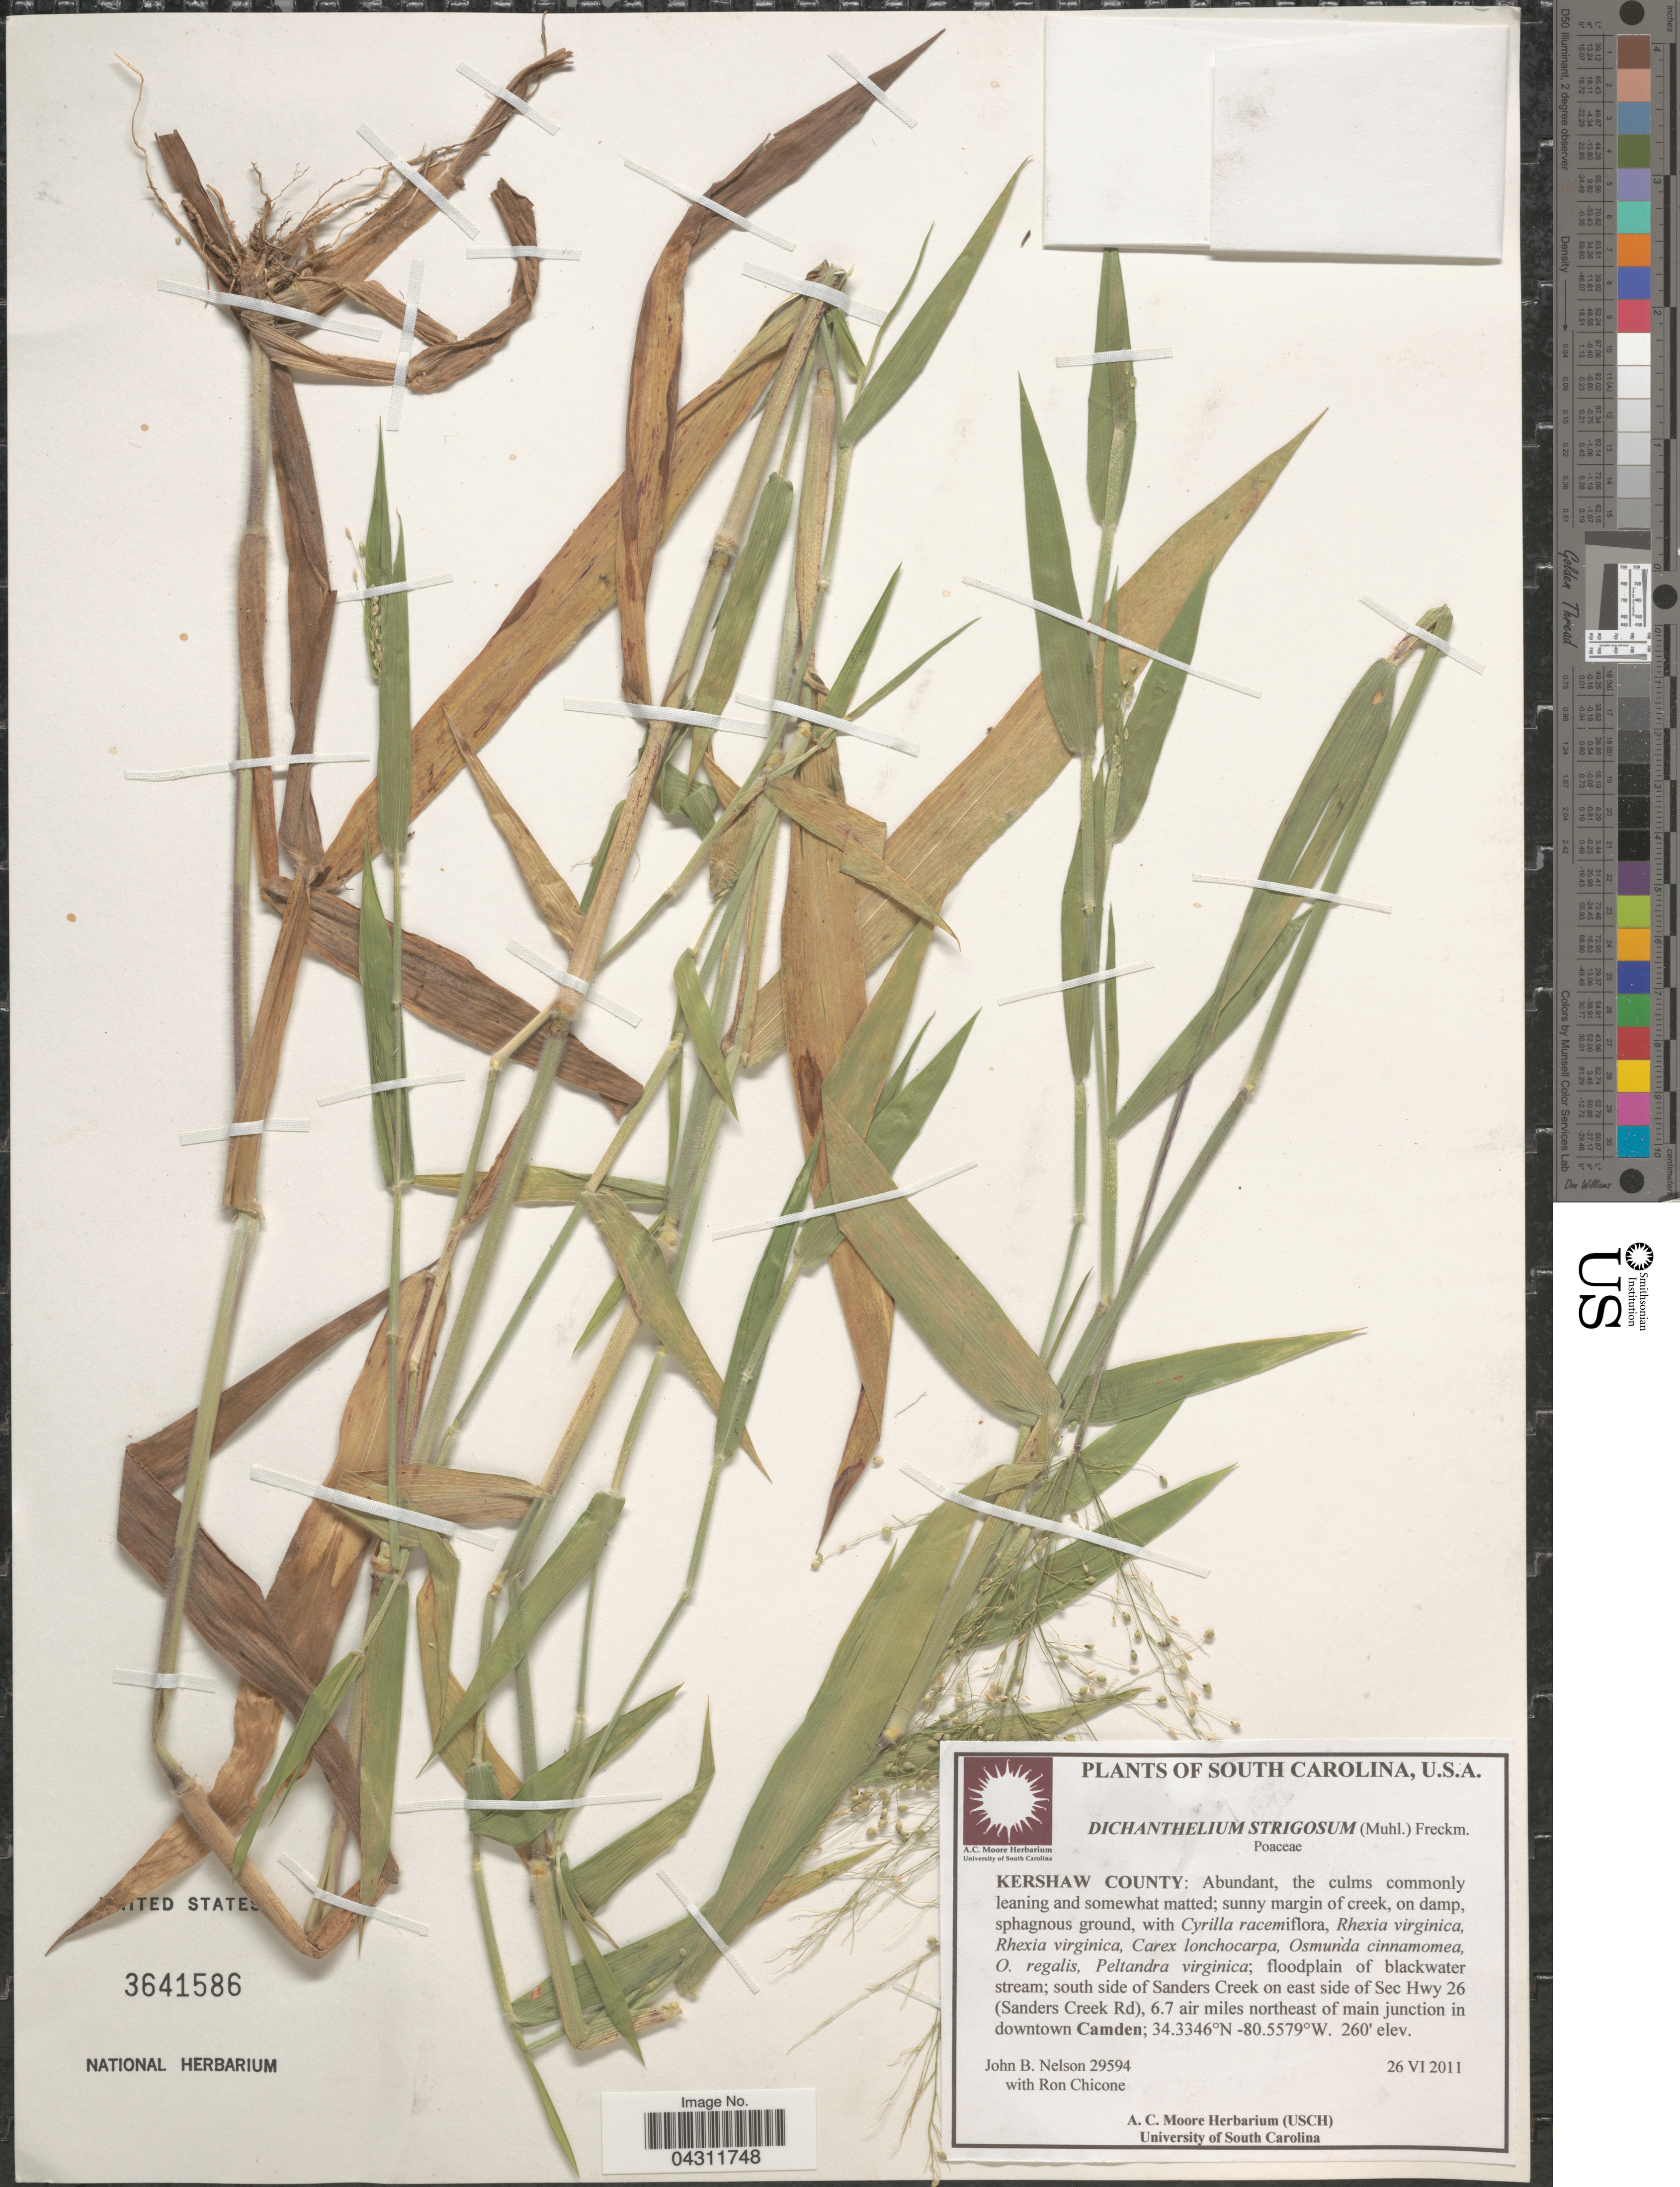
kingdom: Plantae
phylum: Tracheophyta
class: Liliopsida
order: Poales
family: Poaceae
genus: Dichanthelium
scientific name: Dichanthelium strigosum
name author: (Muhl. ex Elliott) Freckmann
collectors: J. B. Nelson & R. Chicone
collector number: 29594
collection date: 2011-06-26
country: United States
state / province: South Carolina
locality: Kershaw County: floodplain of blackwater stream; south side of Sanders Creek on east side of Sec Hwy 26 (Sanders Creek Rd), 6.7 air miles northeast of main junction in downtown Camden.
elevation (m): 79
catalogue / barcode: US 3641586